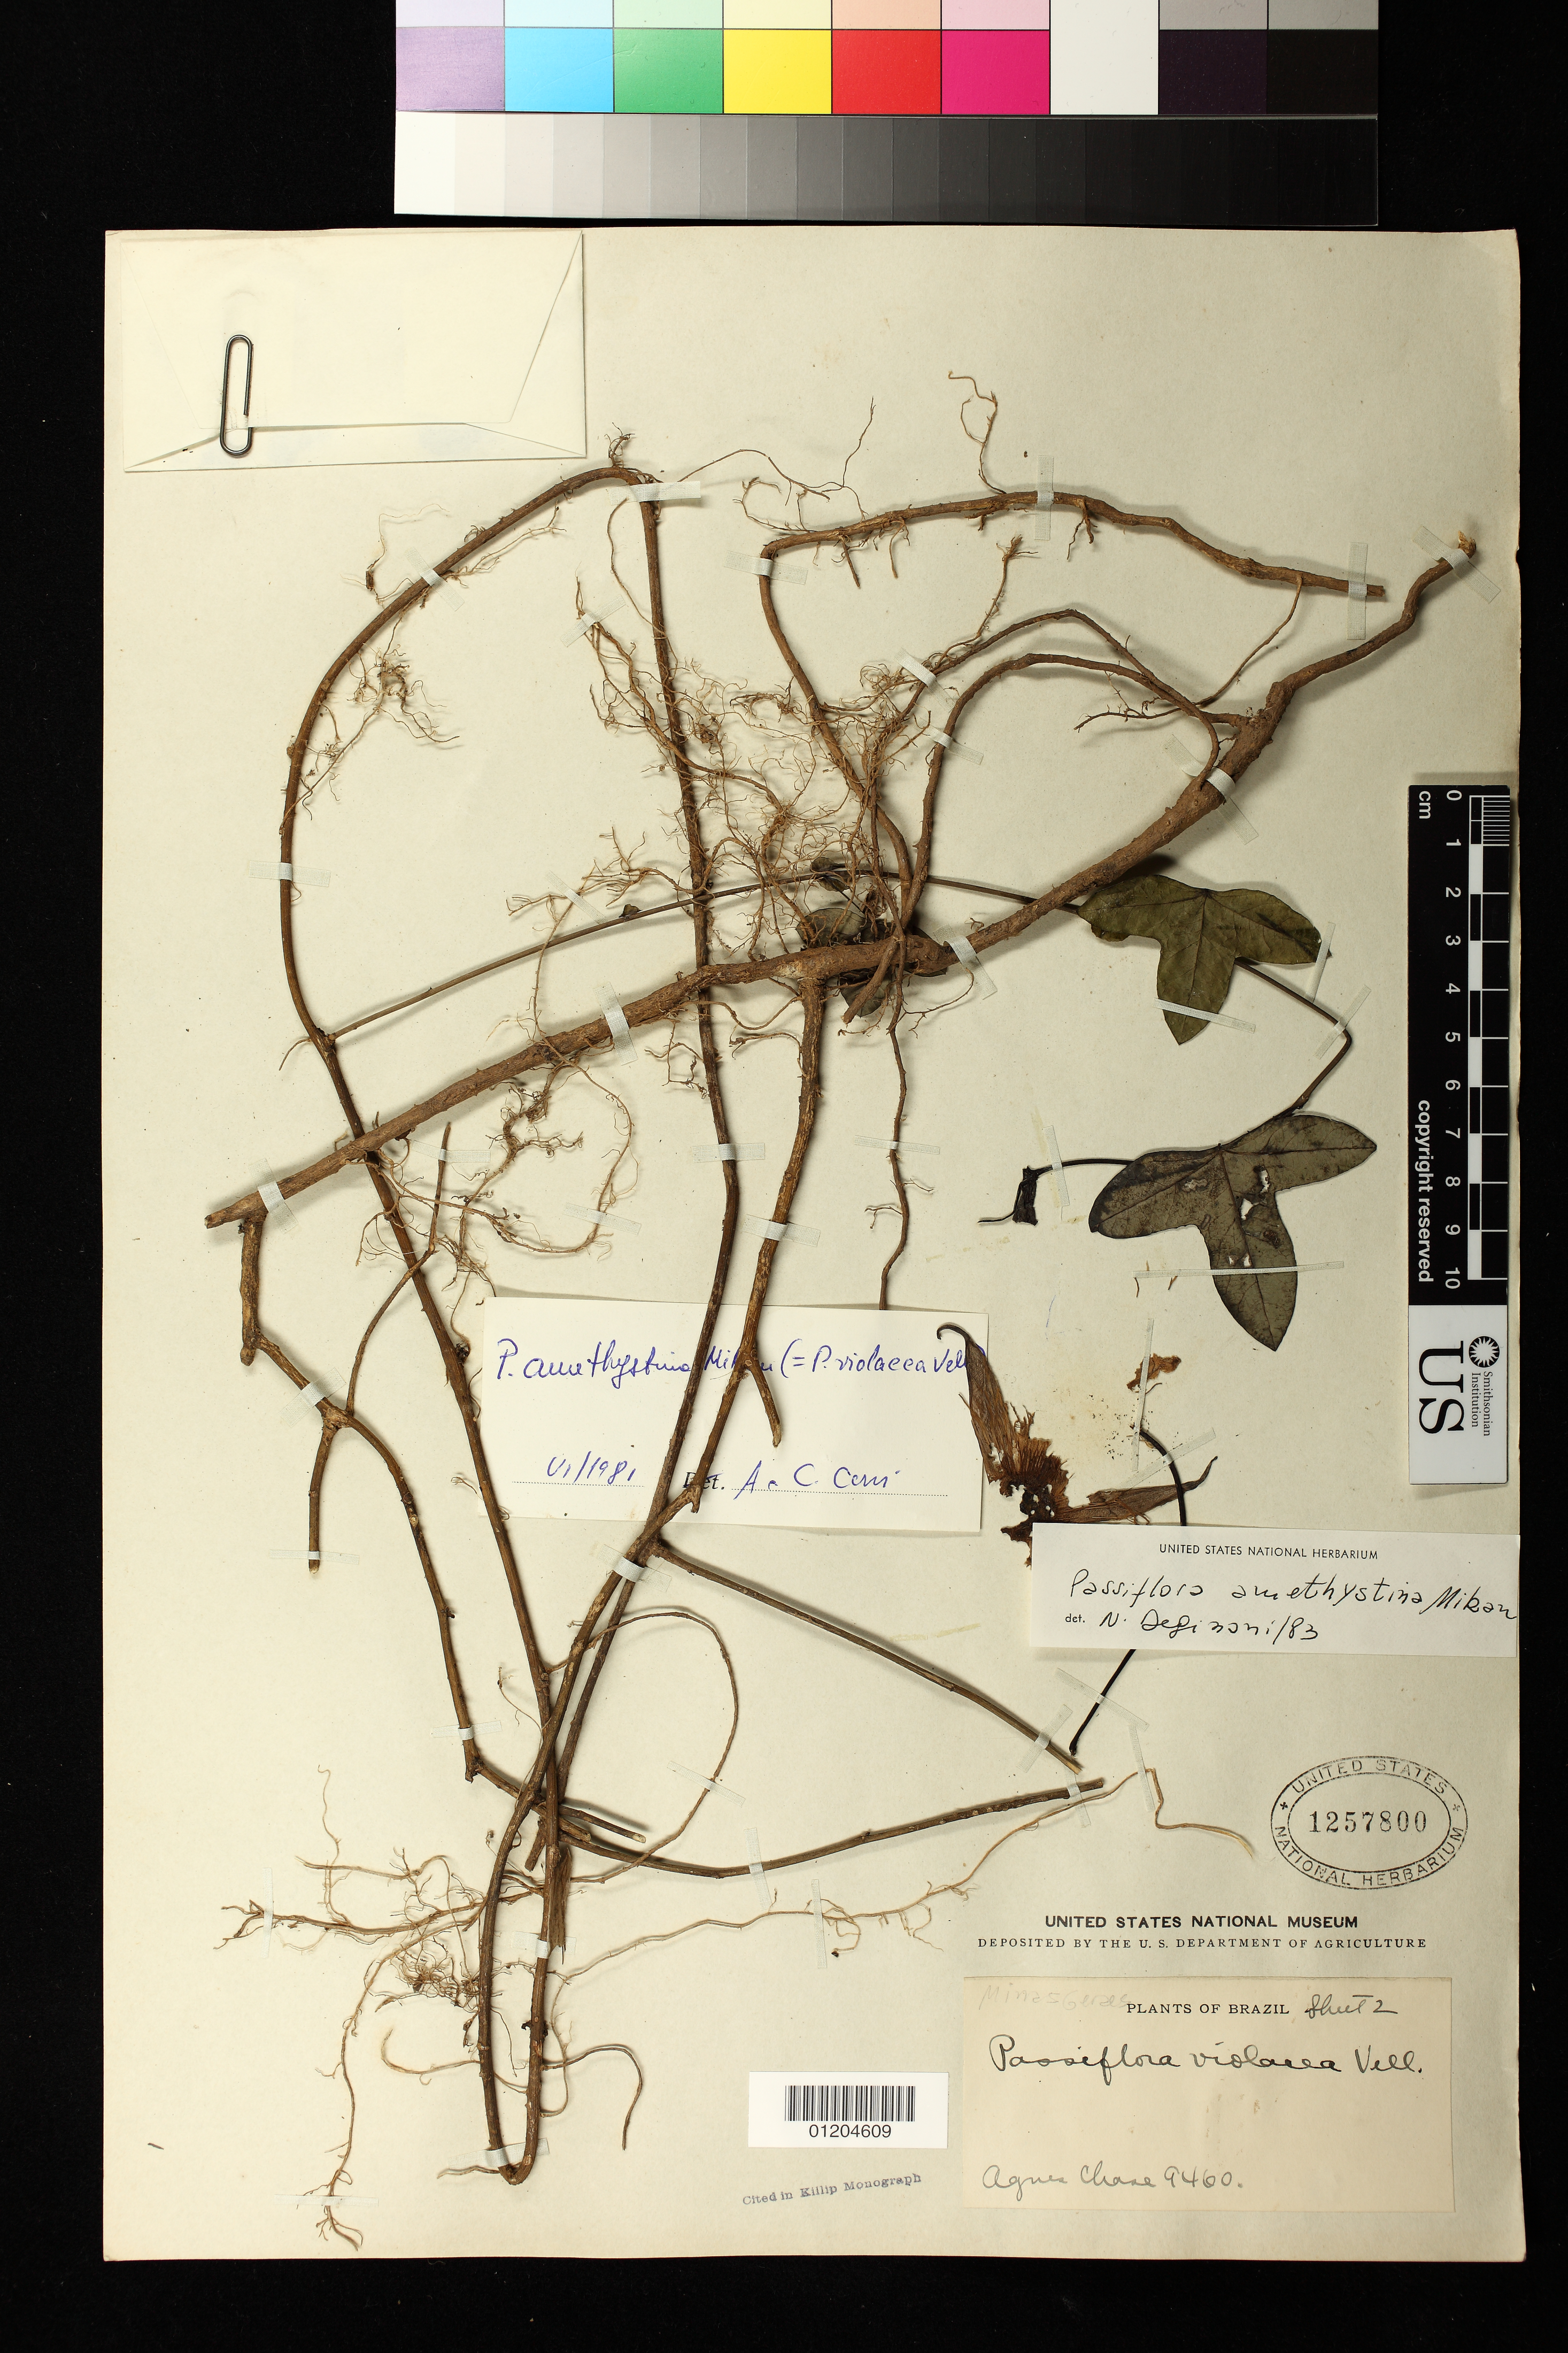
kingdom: Plantae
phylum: Tracheophyta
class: Magnoliopsida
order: Malpighiales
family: Passifloraceae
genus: Passiflora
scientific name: Passiflora amethystina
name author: J.C. Mikan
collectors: A. Chase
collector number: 9460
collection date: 1925-04-12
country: Brazil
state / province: Minas Gerais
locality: Viqosa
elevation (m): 640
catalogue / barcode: US 1257800